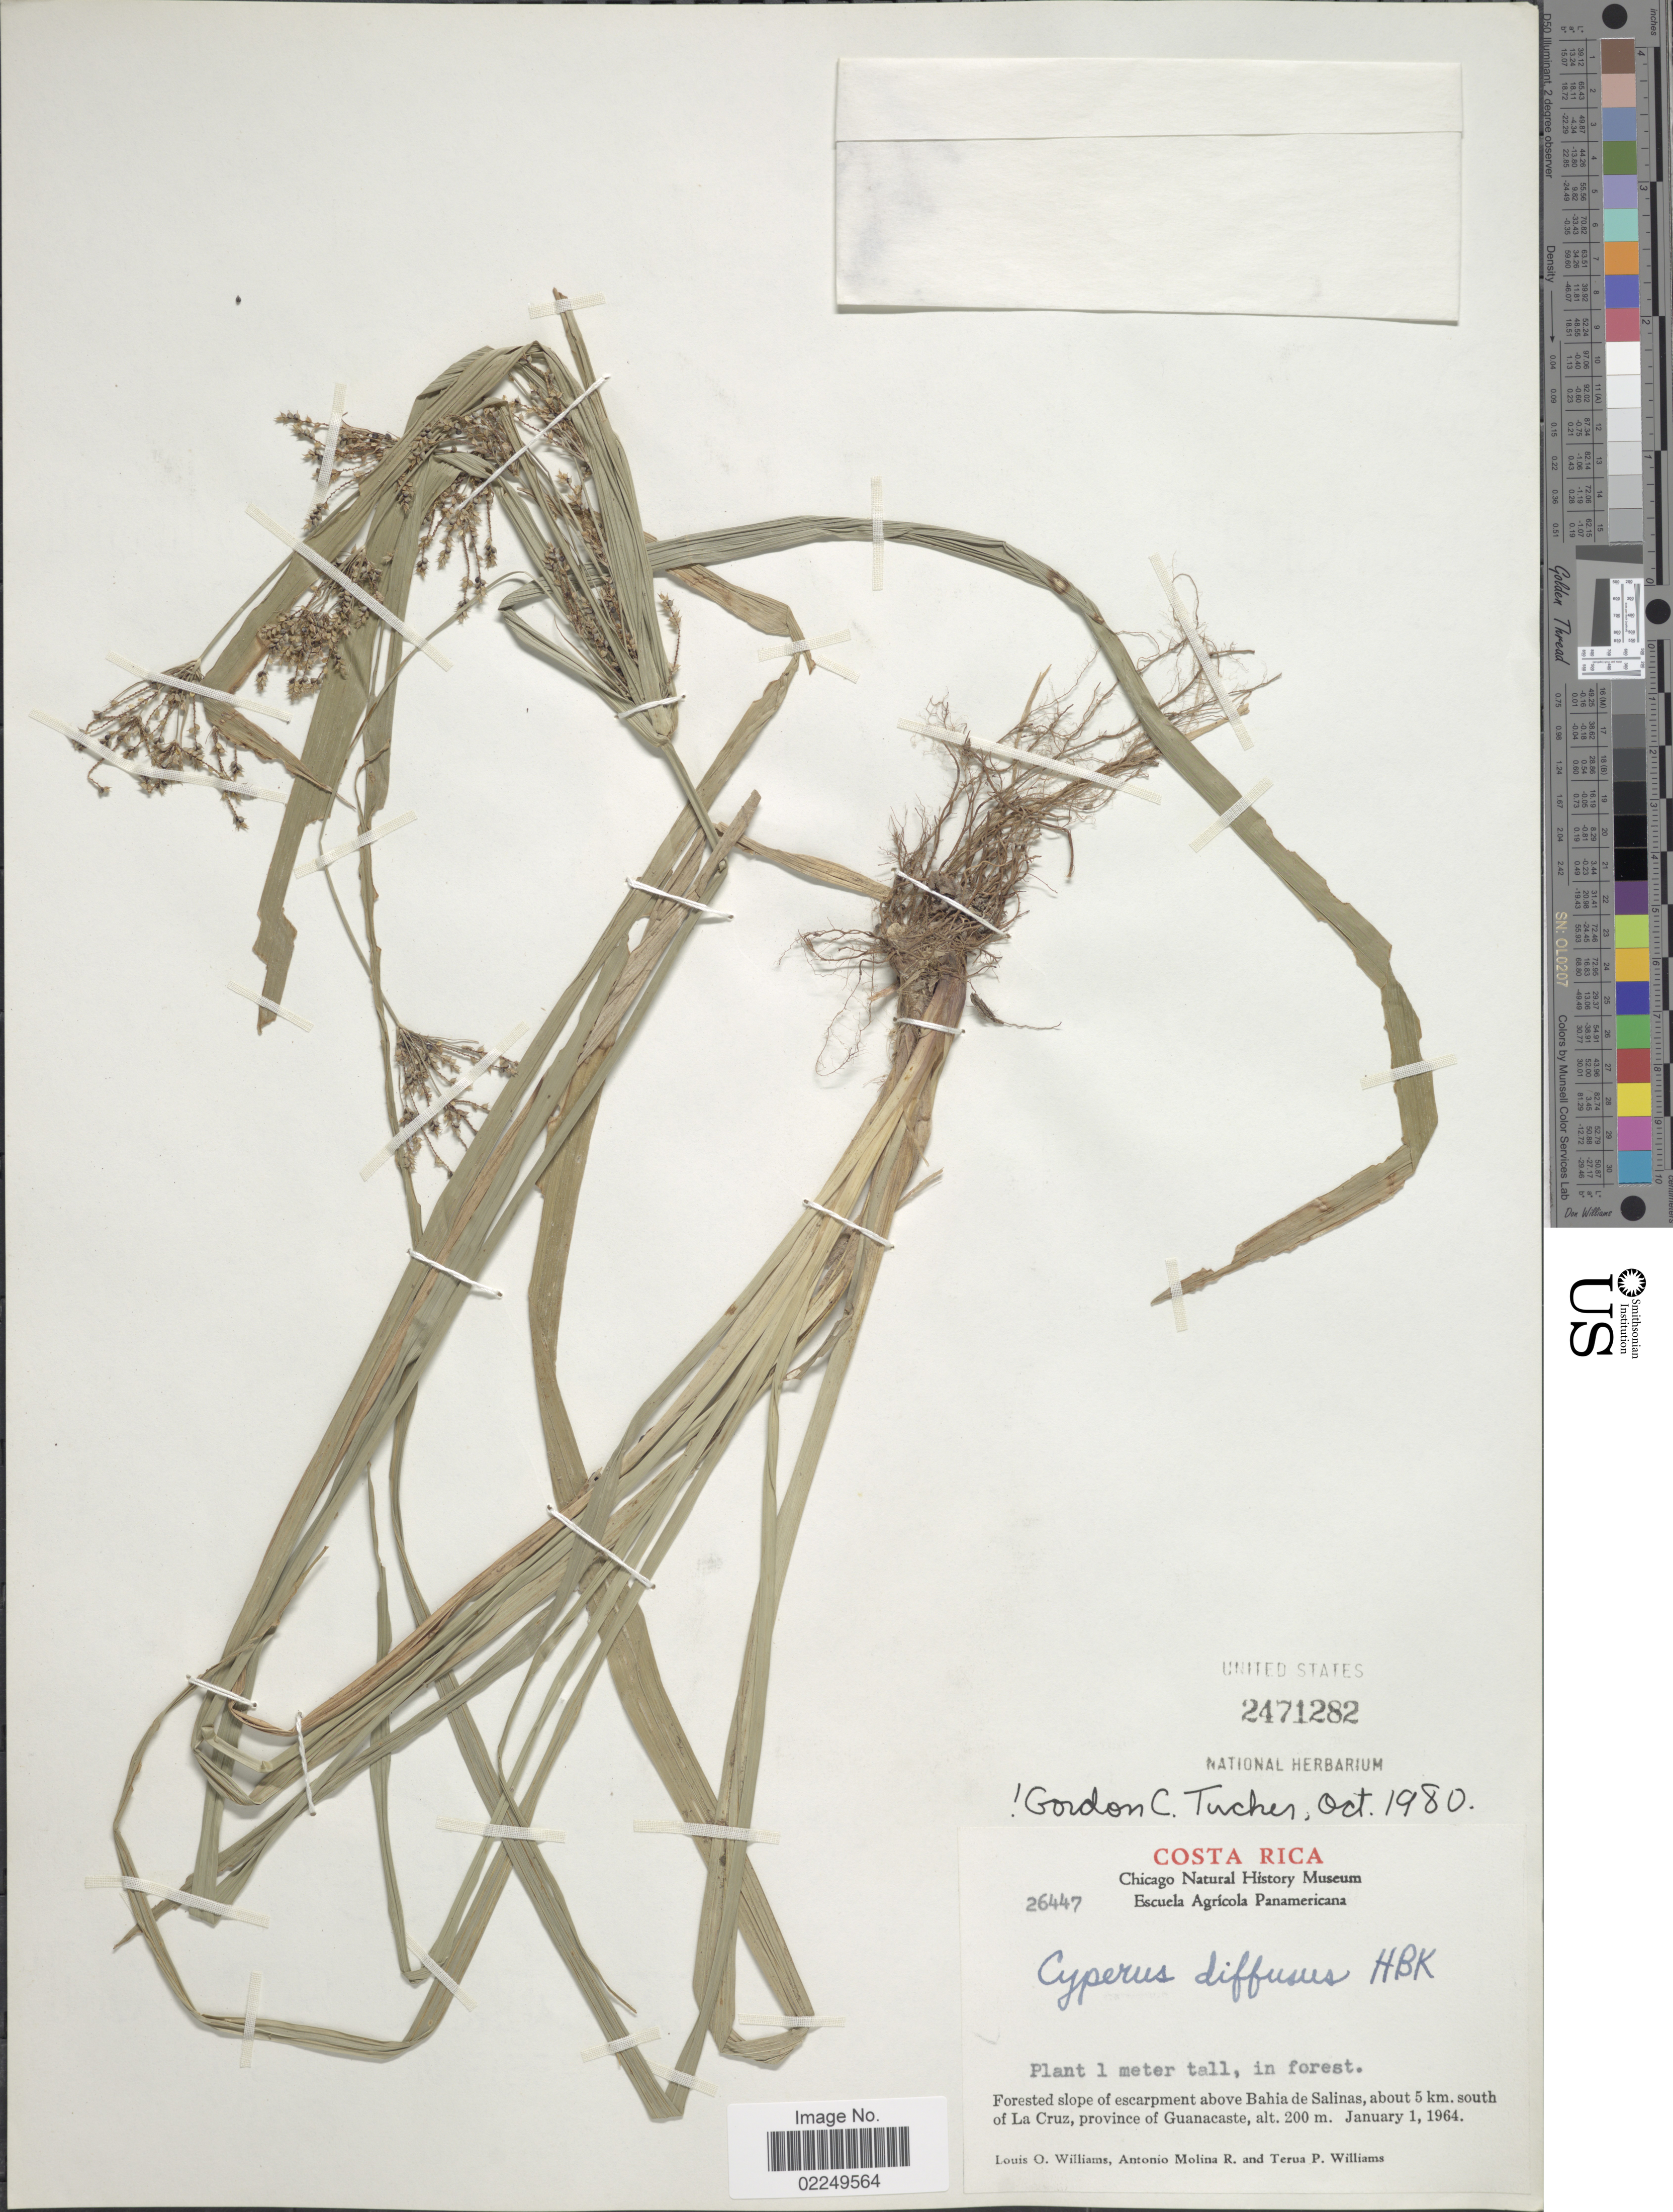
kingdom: Plantae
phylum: Tracheophyta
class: Liliopsida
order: Poales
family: Cyperaceae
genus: Cyperus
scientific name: Cyperus laxus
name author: Lam.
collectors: L. O. Williams, A. Molina R. & T. P. Williams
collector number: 26447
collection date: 1964-01-01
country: Costa Rica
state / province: Guanacaste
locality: Forested slope of escarpment above Bahia de Salina, about 5 km. south of La Cruz, province of Guanacaste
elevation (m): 200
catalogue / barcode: US 2471282